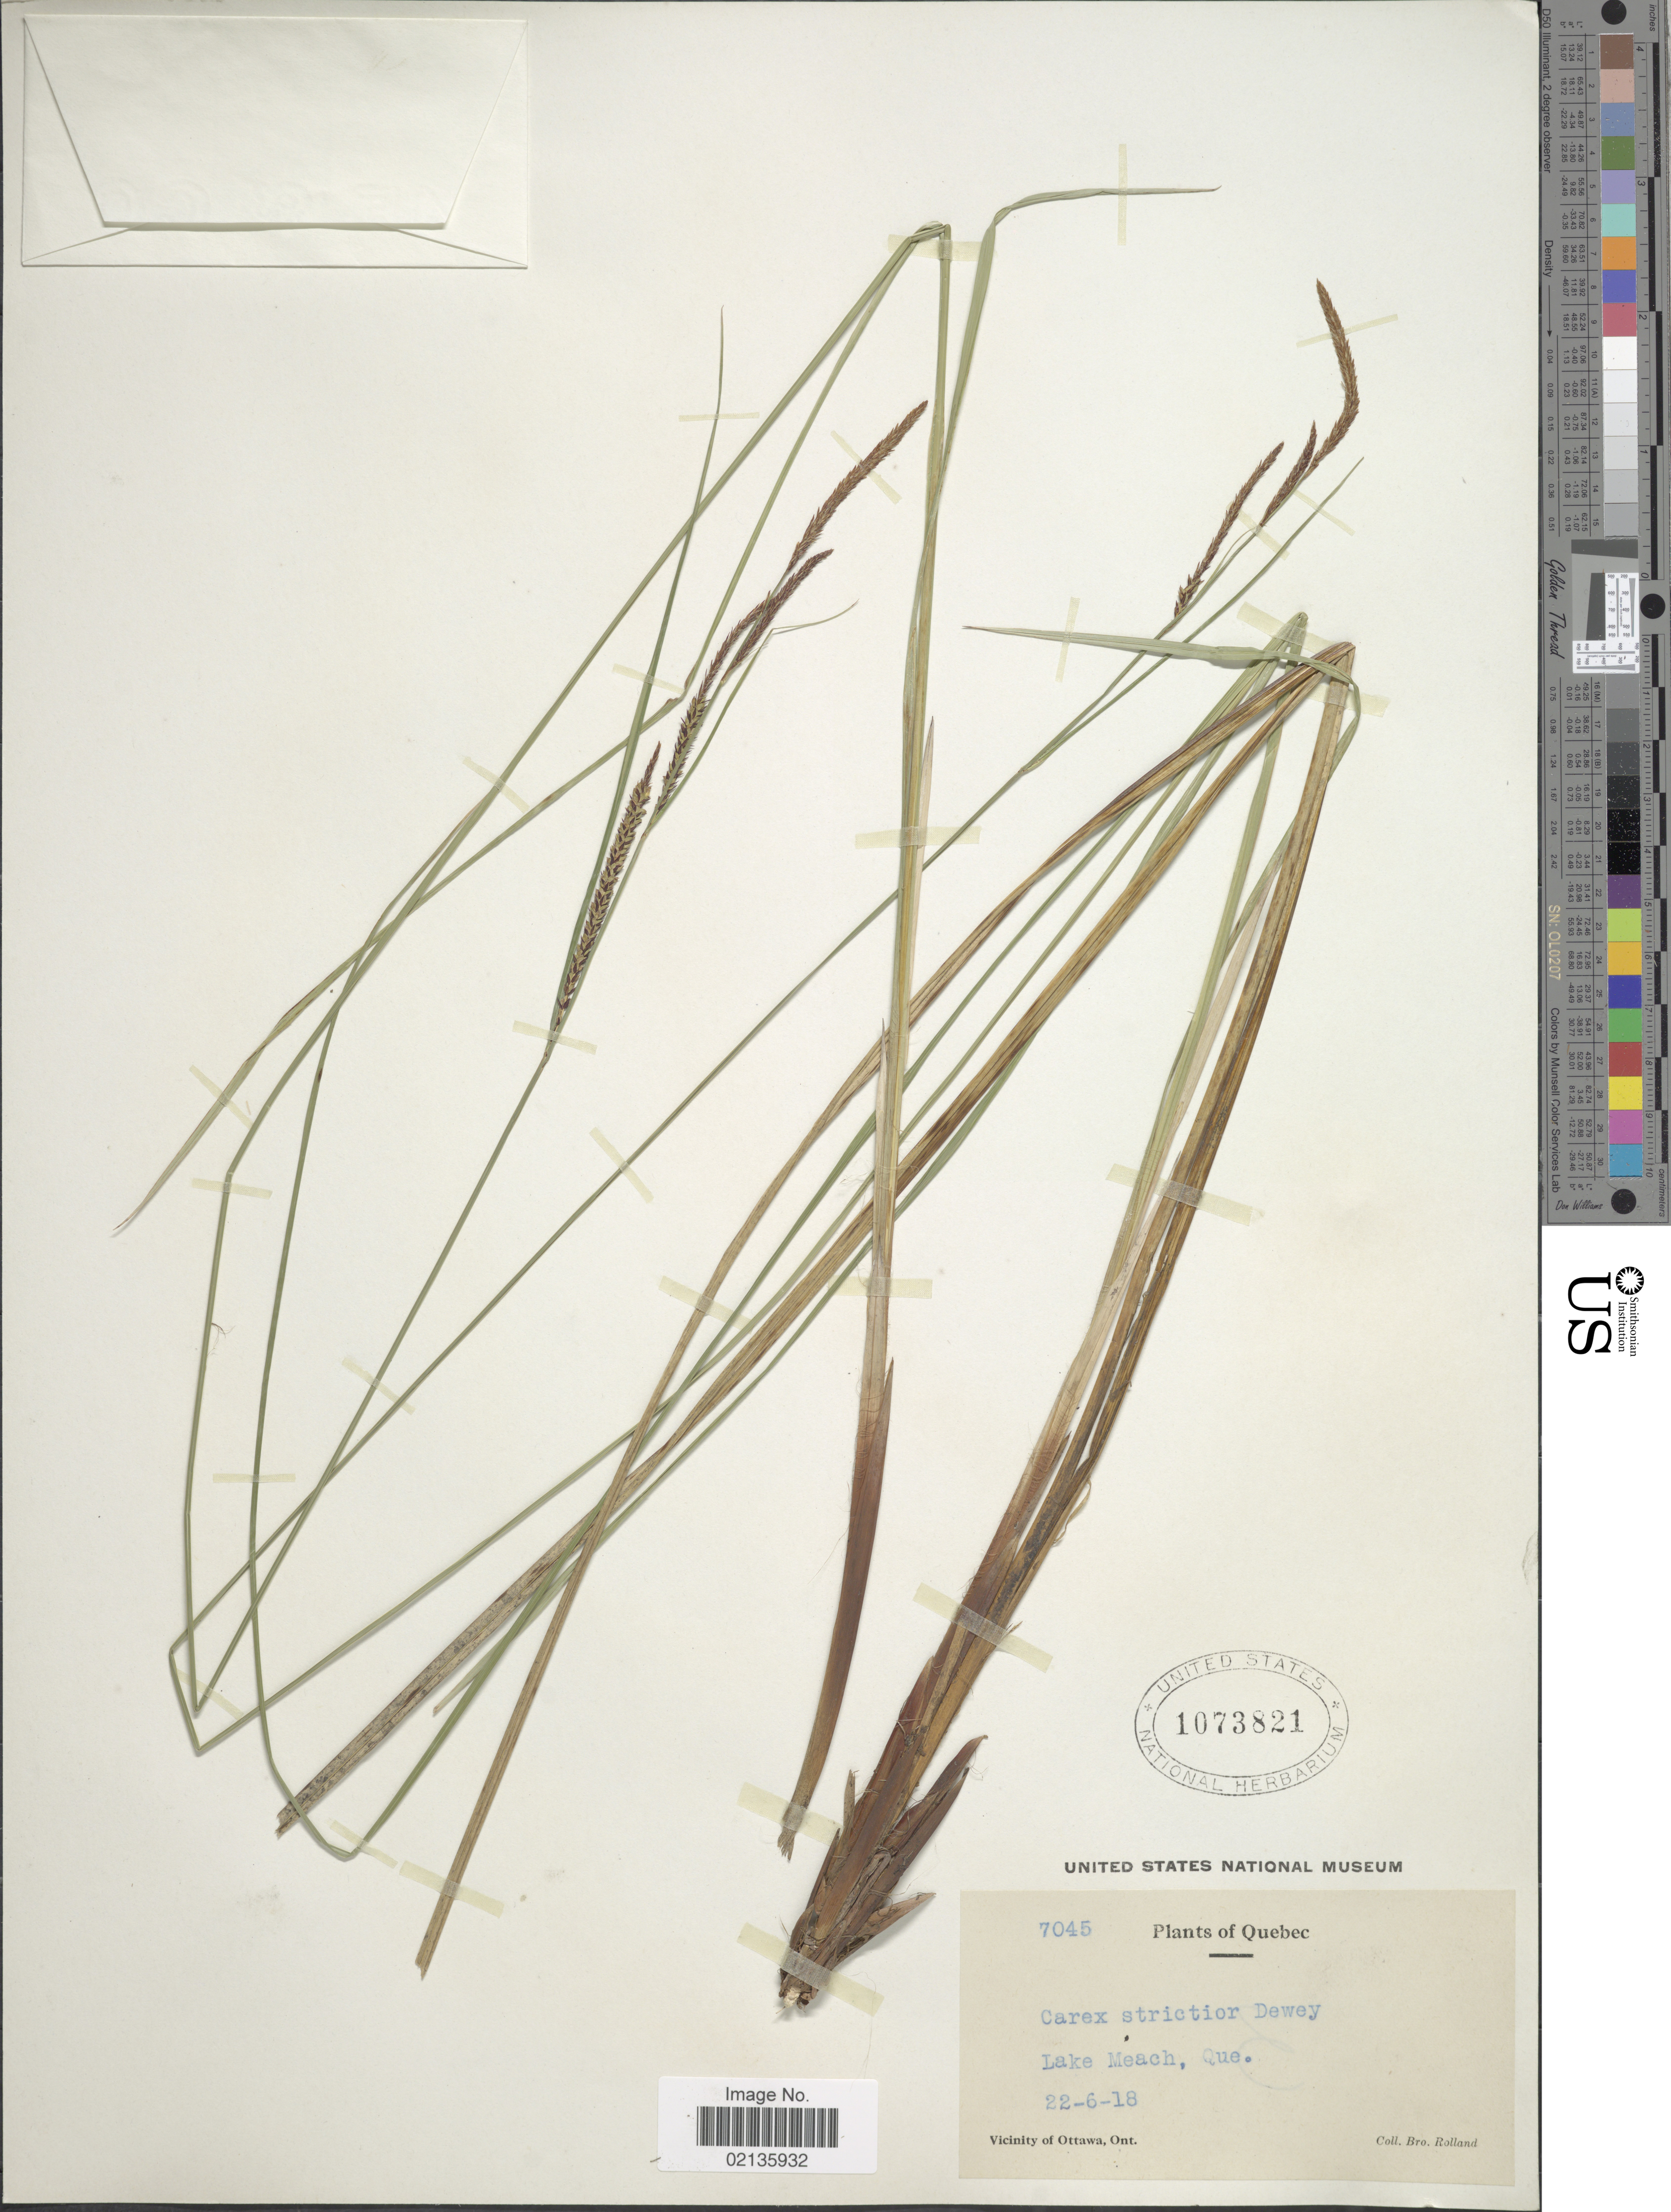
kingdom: Plantae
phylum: Tracheophyta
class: Liliopsida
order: Poales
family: Cyperaceae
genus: Carex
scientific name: Carex stricta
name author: Lam.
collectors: B. Rolland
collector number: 7045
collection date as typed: Transcribed d/m/y: 22/6/18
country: Canada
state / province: Quebec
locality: Lake Meach, Que., Vicinity of Ottawa, Ont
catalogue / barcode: US 1073821